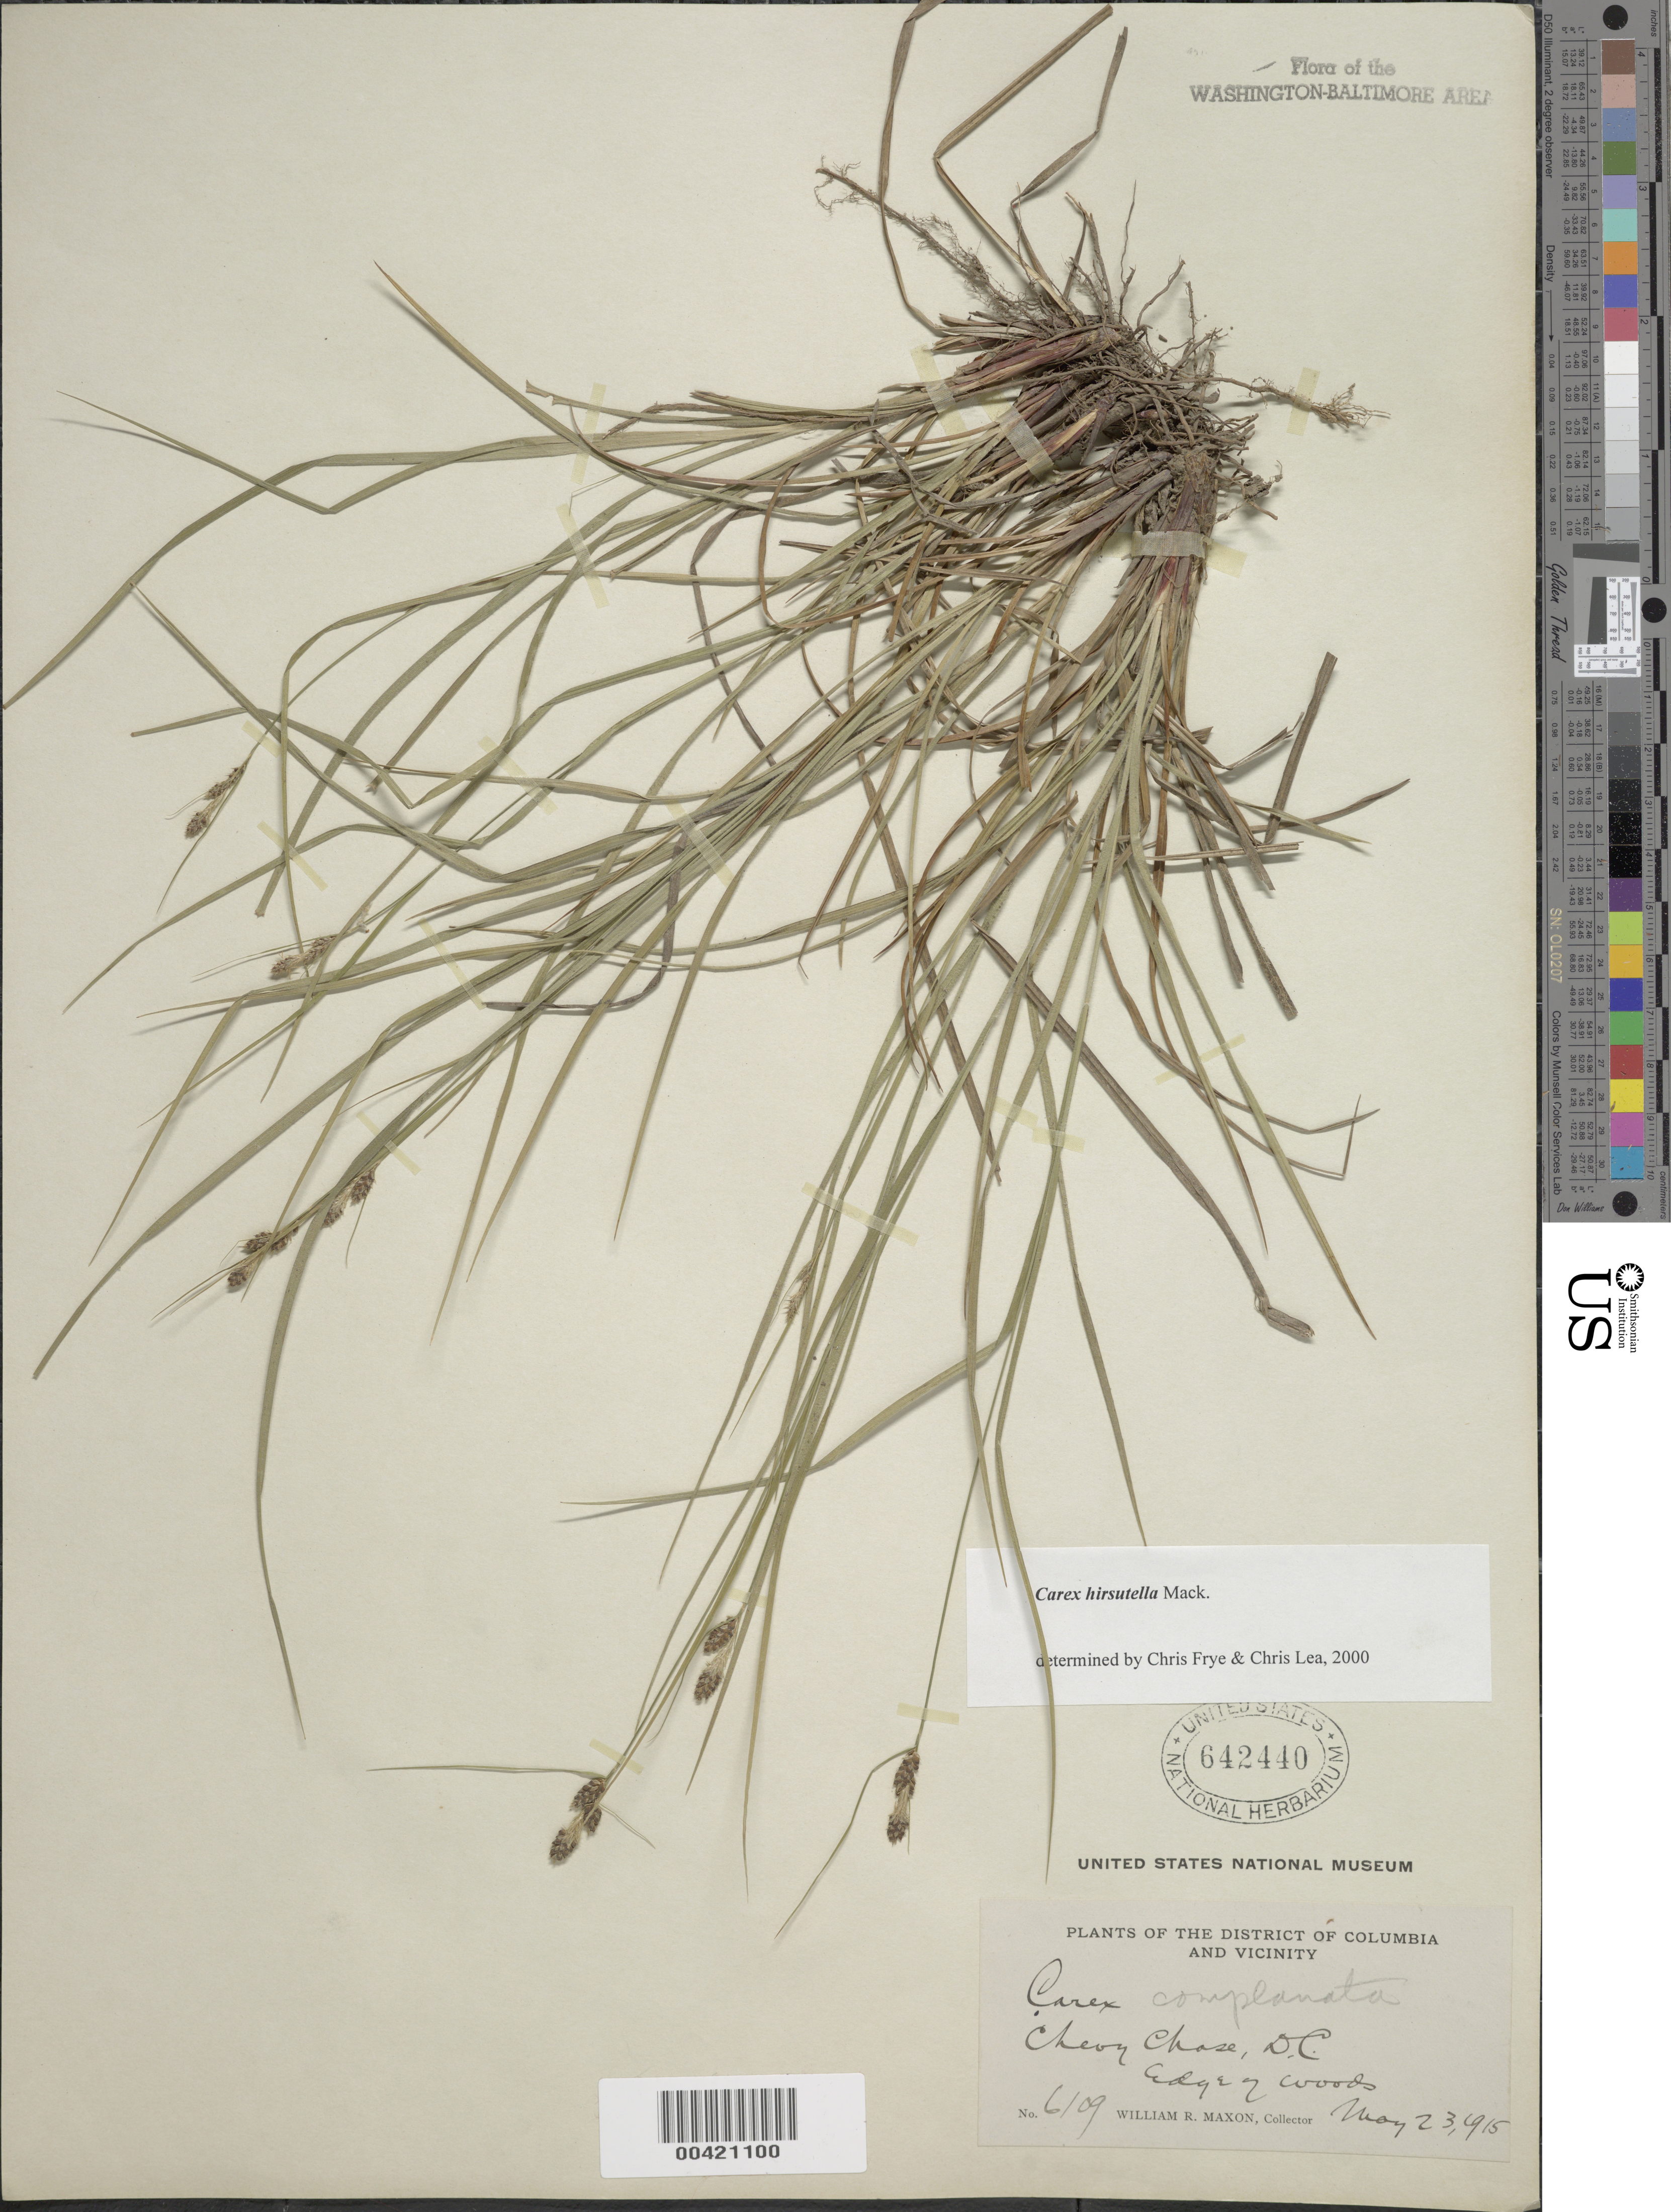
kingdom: Plantae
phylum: Tracheophyta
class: Liliopsida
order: Poales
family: Cyperaceae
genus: Carex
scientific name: Carex hirsutella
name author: Mack.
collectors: W. R. Maxon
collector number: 6109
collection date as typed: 23 May 1915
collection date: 1915-05-23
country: United States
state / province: District of Columbia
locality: Chevy Chase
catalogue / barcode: US 642440